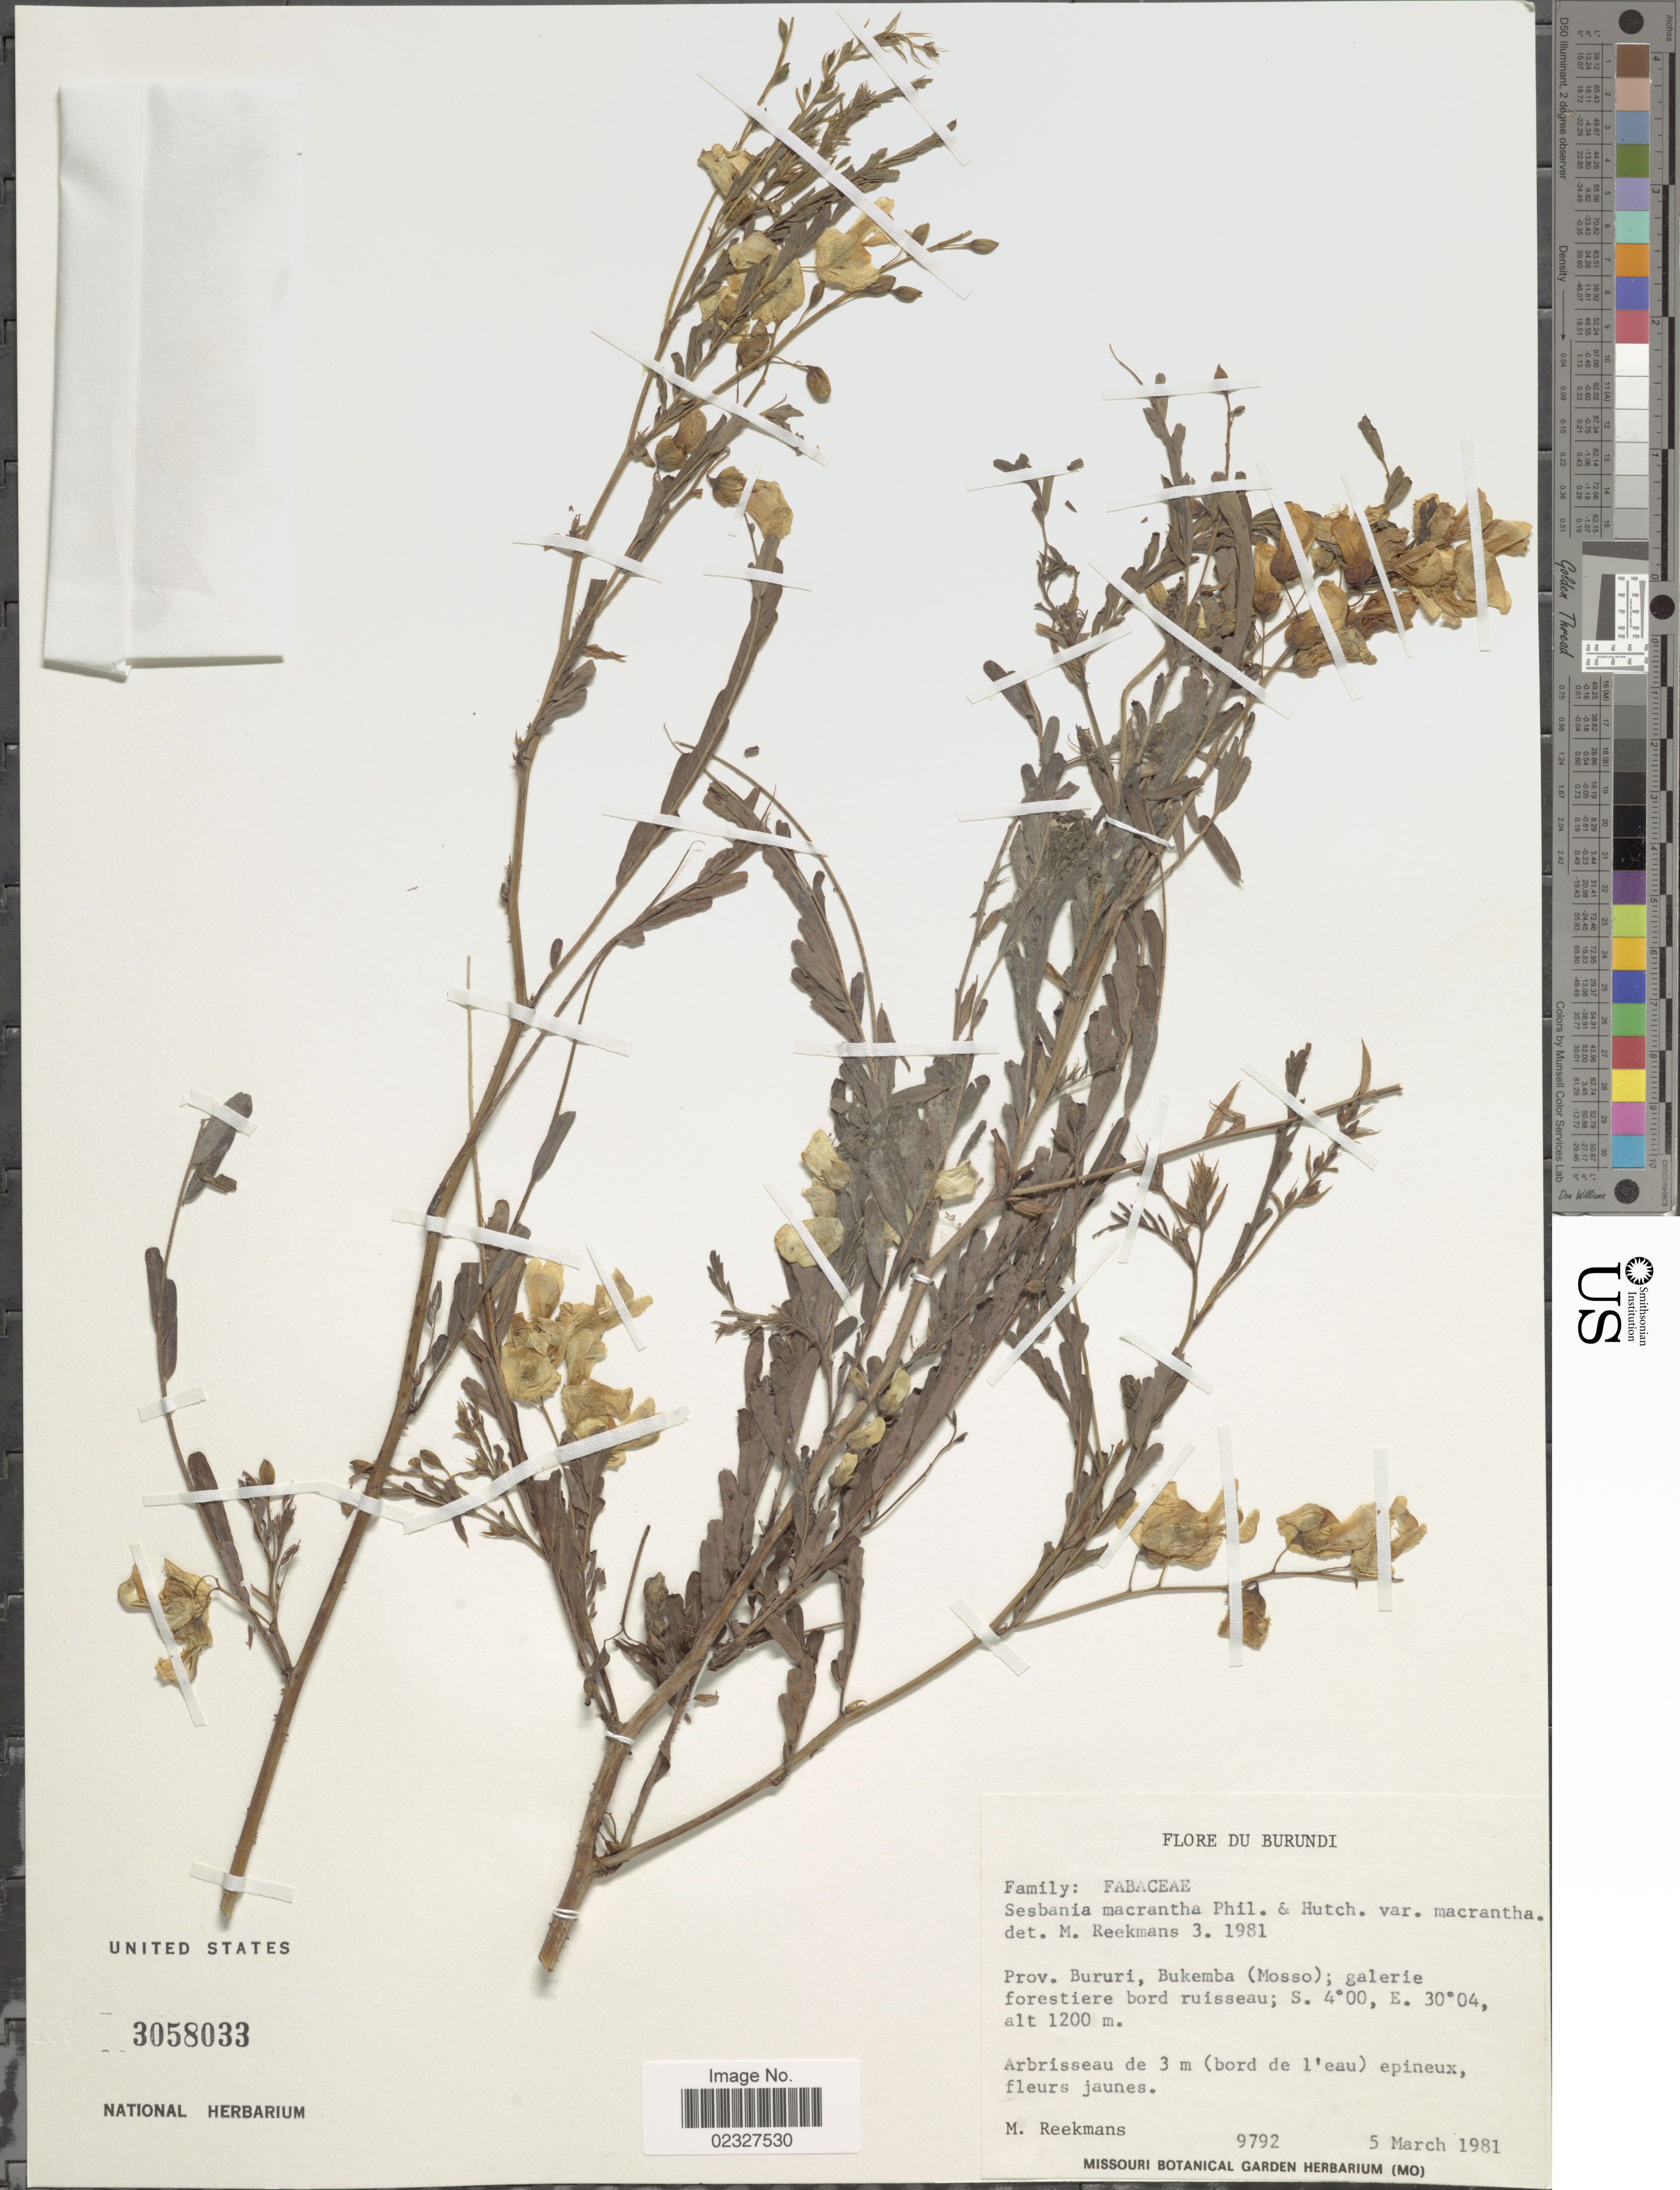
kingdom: Plantae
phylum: Tracheophyta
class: Magnoliopsida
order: Fabales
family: Fabaceae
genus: Sesbania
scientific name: Sesbania macrantha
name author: Welw. ex E. Phillips & Hutch.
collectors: M. Reekmans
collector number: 9792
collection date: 1981-03-05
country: Burundi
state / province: Bururi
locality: Bekemba (Mosso); galerie, forestiere bord ruisseau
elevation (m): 1200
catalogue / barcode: US 3058033